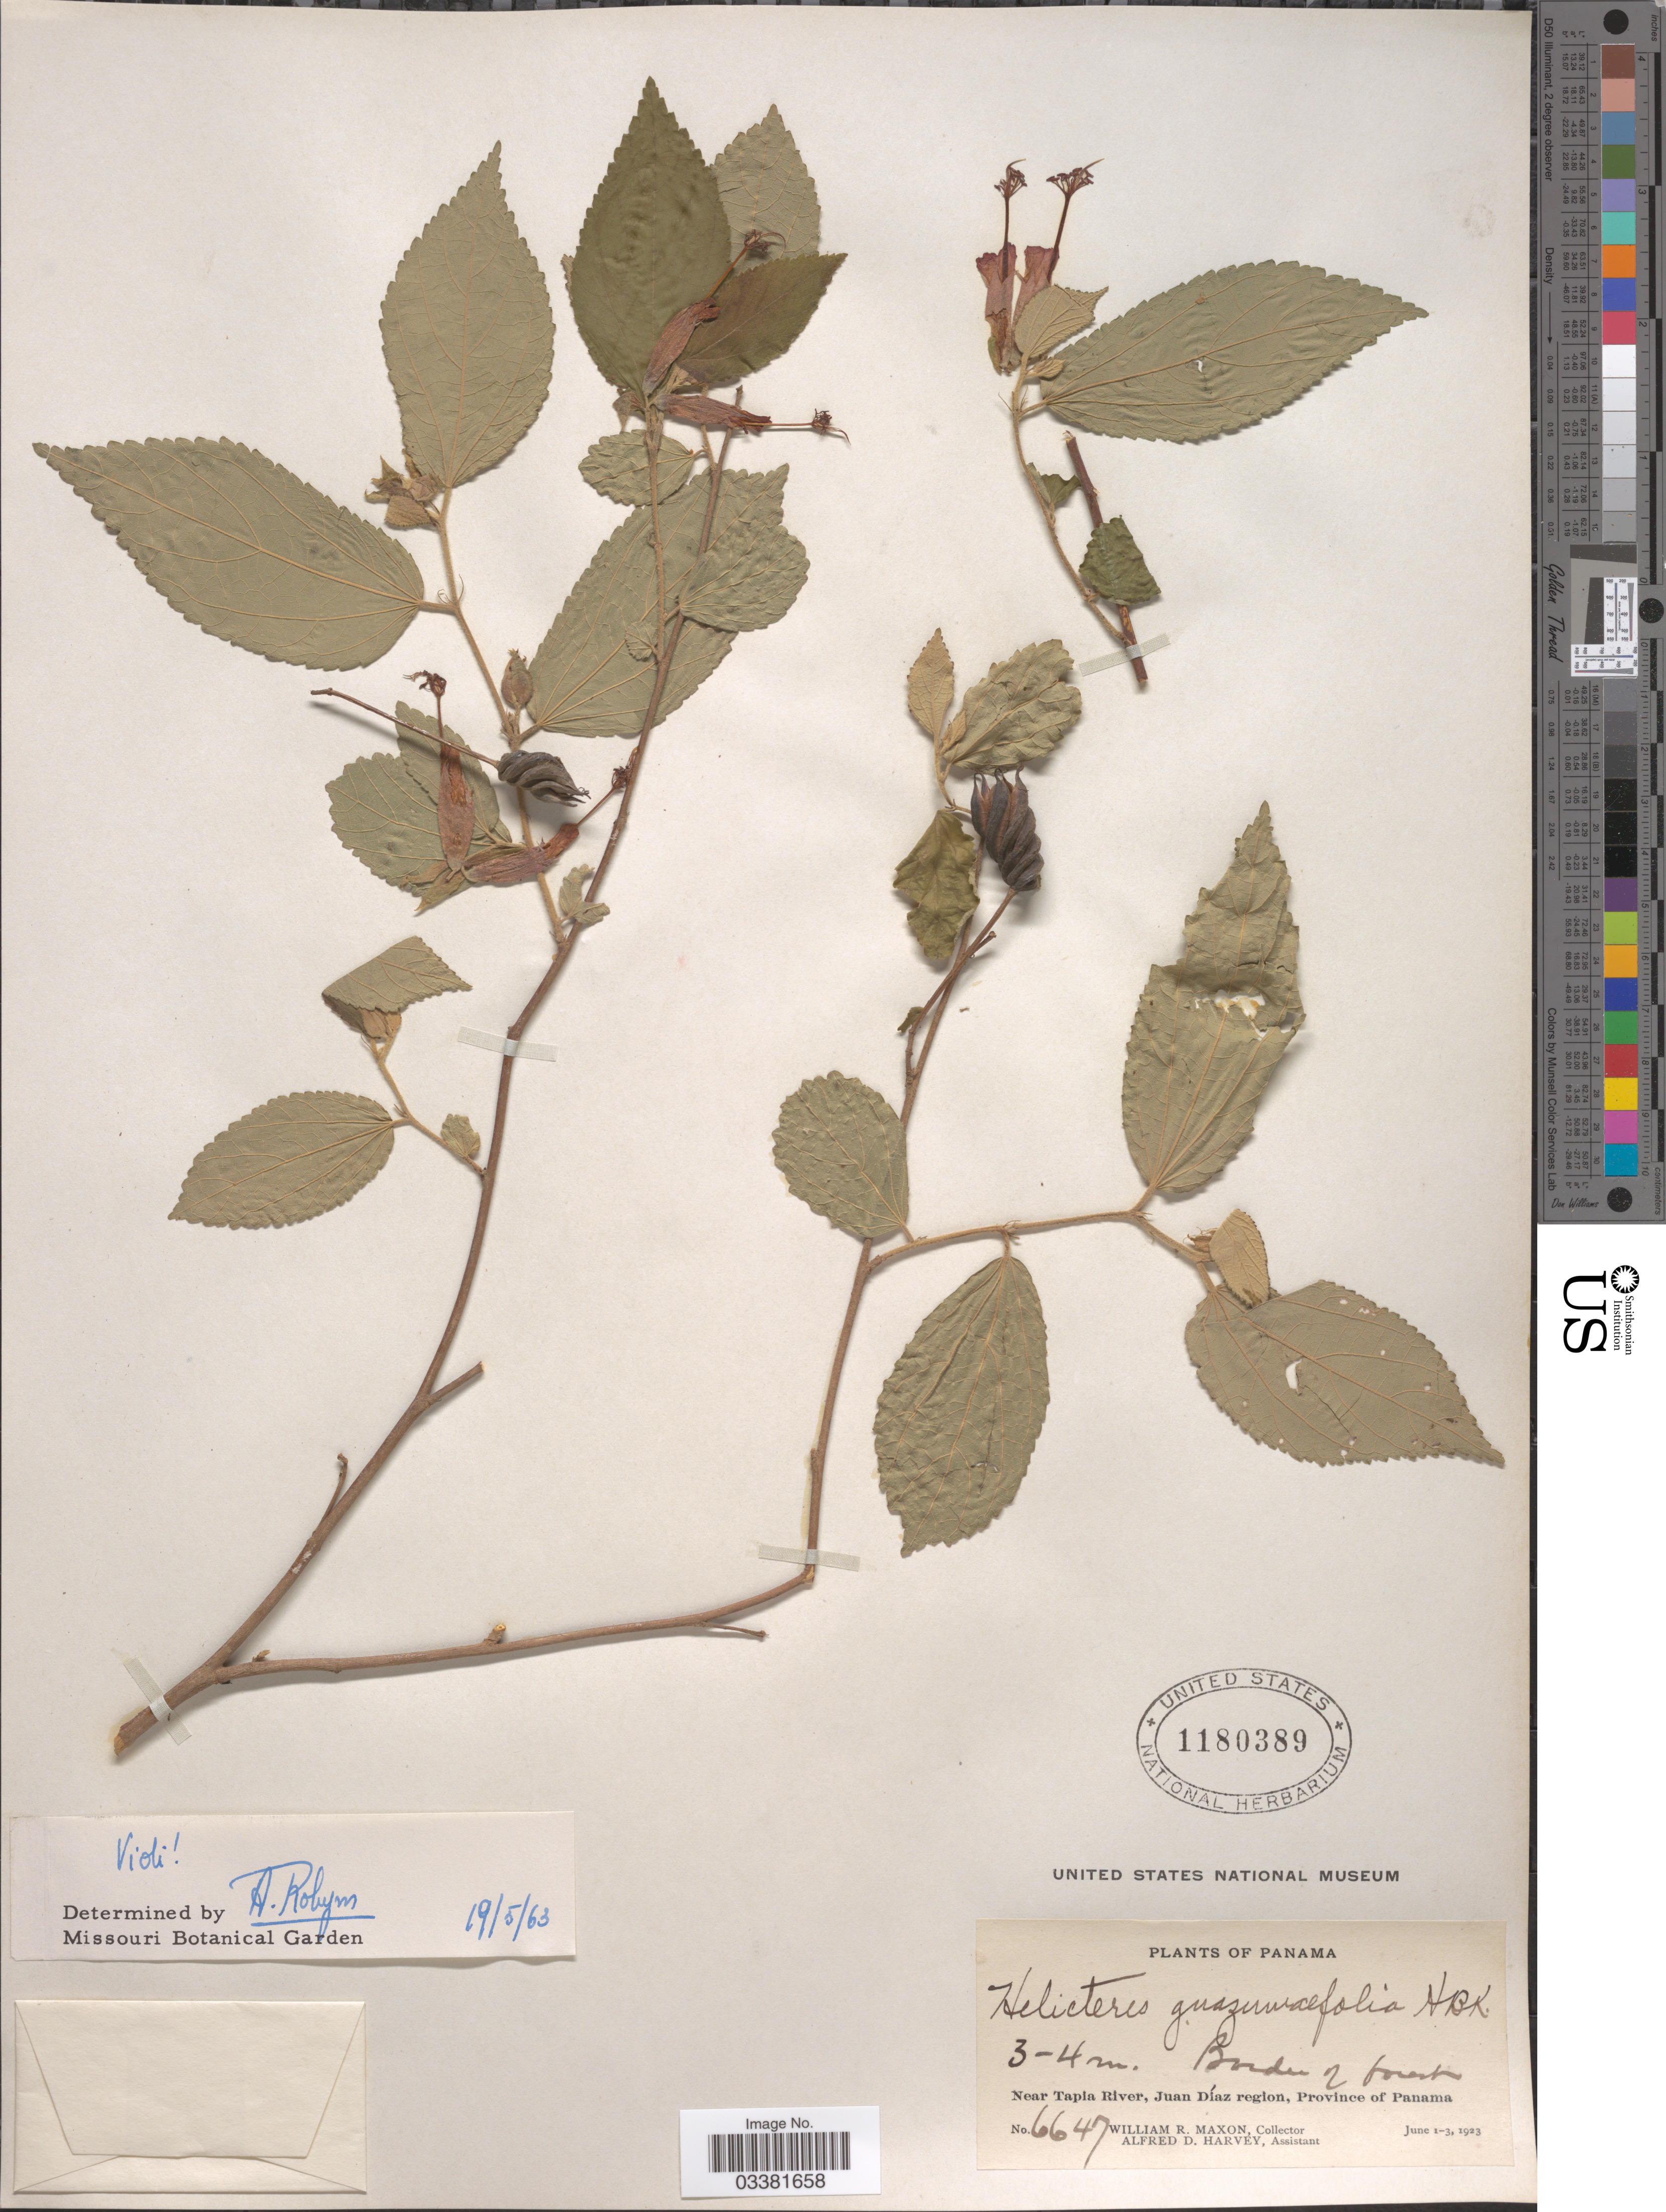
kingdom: Plantae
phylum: Tracheophyta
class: Magnoliopsida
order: Malvales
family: Malvaceae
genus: Helicteres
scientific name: Helicteres guazumifolia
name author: Kunth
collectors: W. R. Maxon & A. D. Harvey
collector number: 6647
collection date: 1923-06-01/1923-06-03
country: Panama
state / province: Panamá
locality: Border of forest. Near Tapia River, Juan Díaz region.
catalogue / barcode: US 1180389